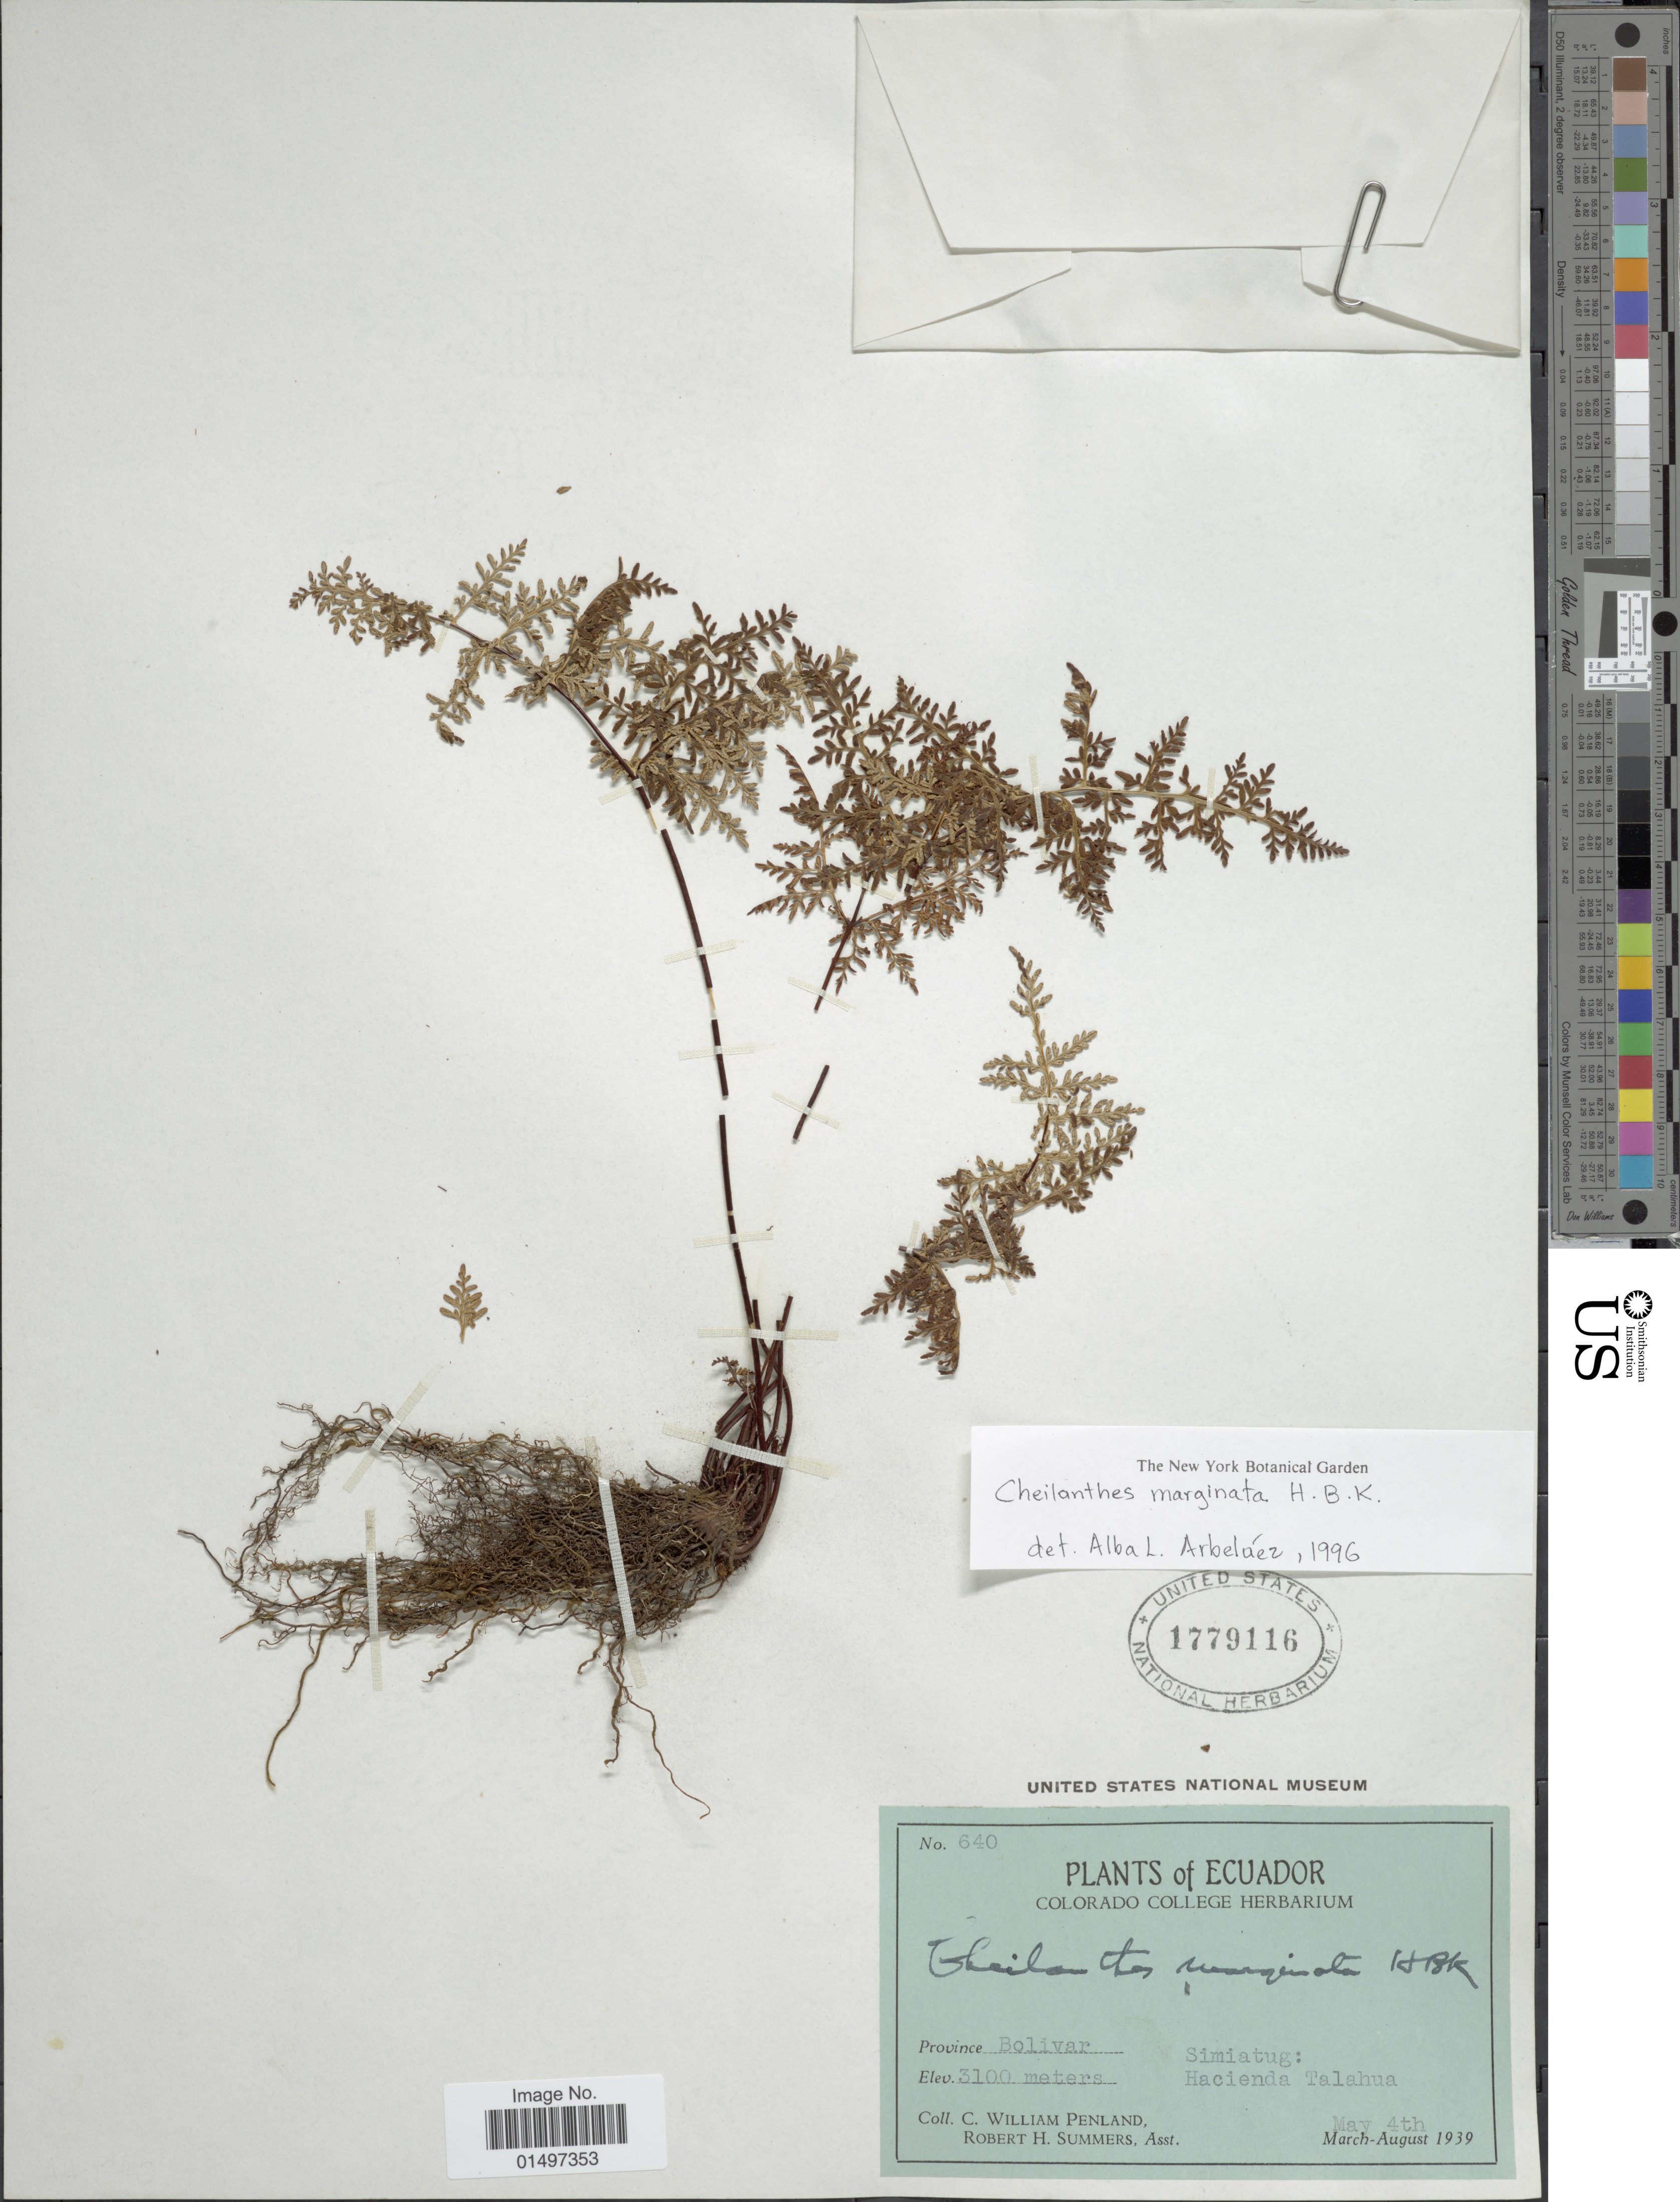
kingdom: Plantae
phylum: Tracheophyta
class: Polypodiopsida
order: Polypodiales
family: Pteridaceae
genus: Gaga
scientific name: Gaga marginata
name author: (Kunth) Fay W. Li & Windham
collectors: C. W. Penland & R. Summers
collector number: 640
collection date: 1939-05-04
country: Ecuador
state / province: Bolívar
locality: Province Bolivar. Simiatug. Hacienda Talahua.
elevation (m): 3100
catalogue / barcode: US 1779116